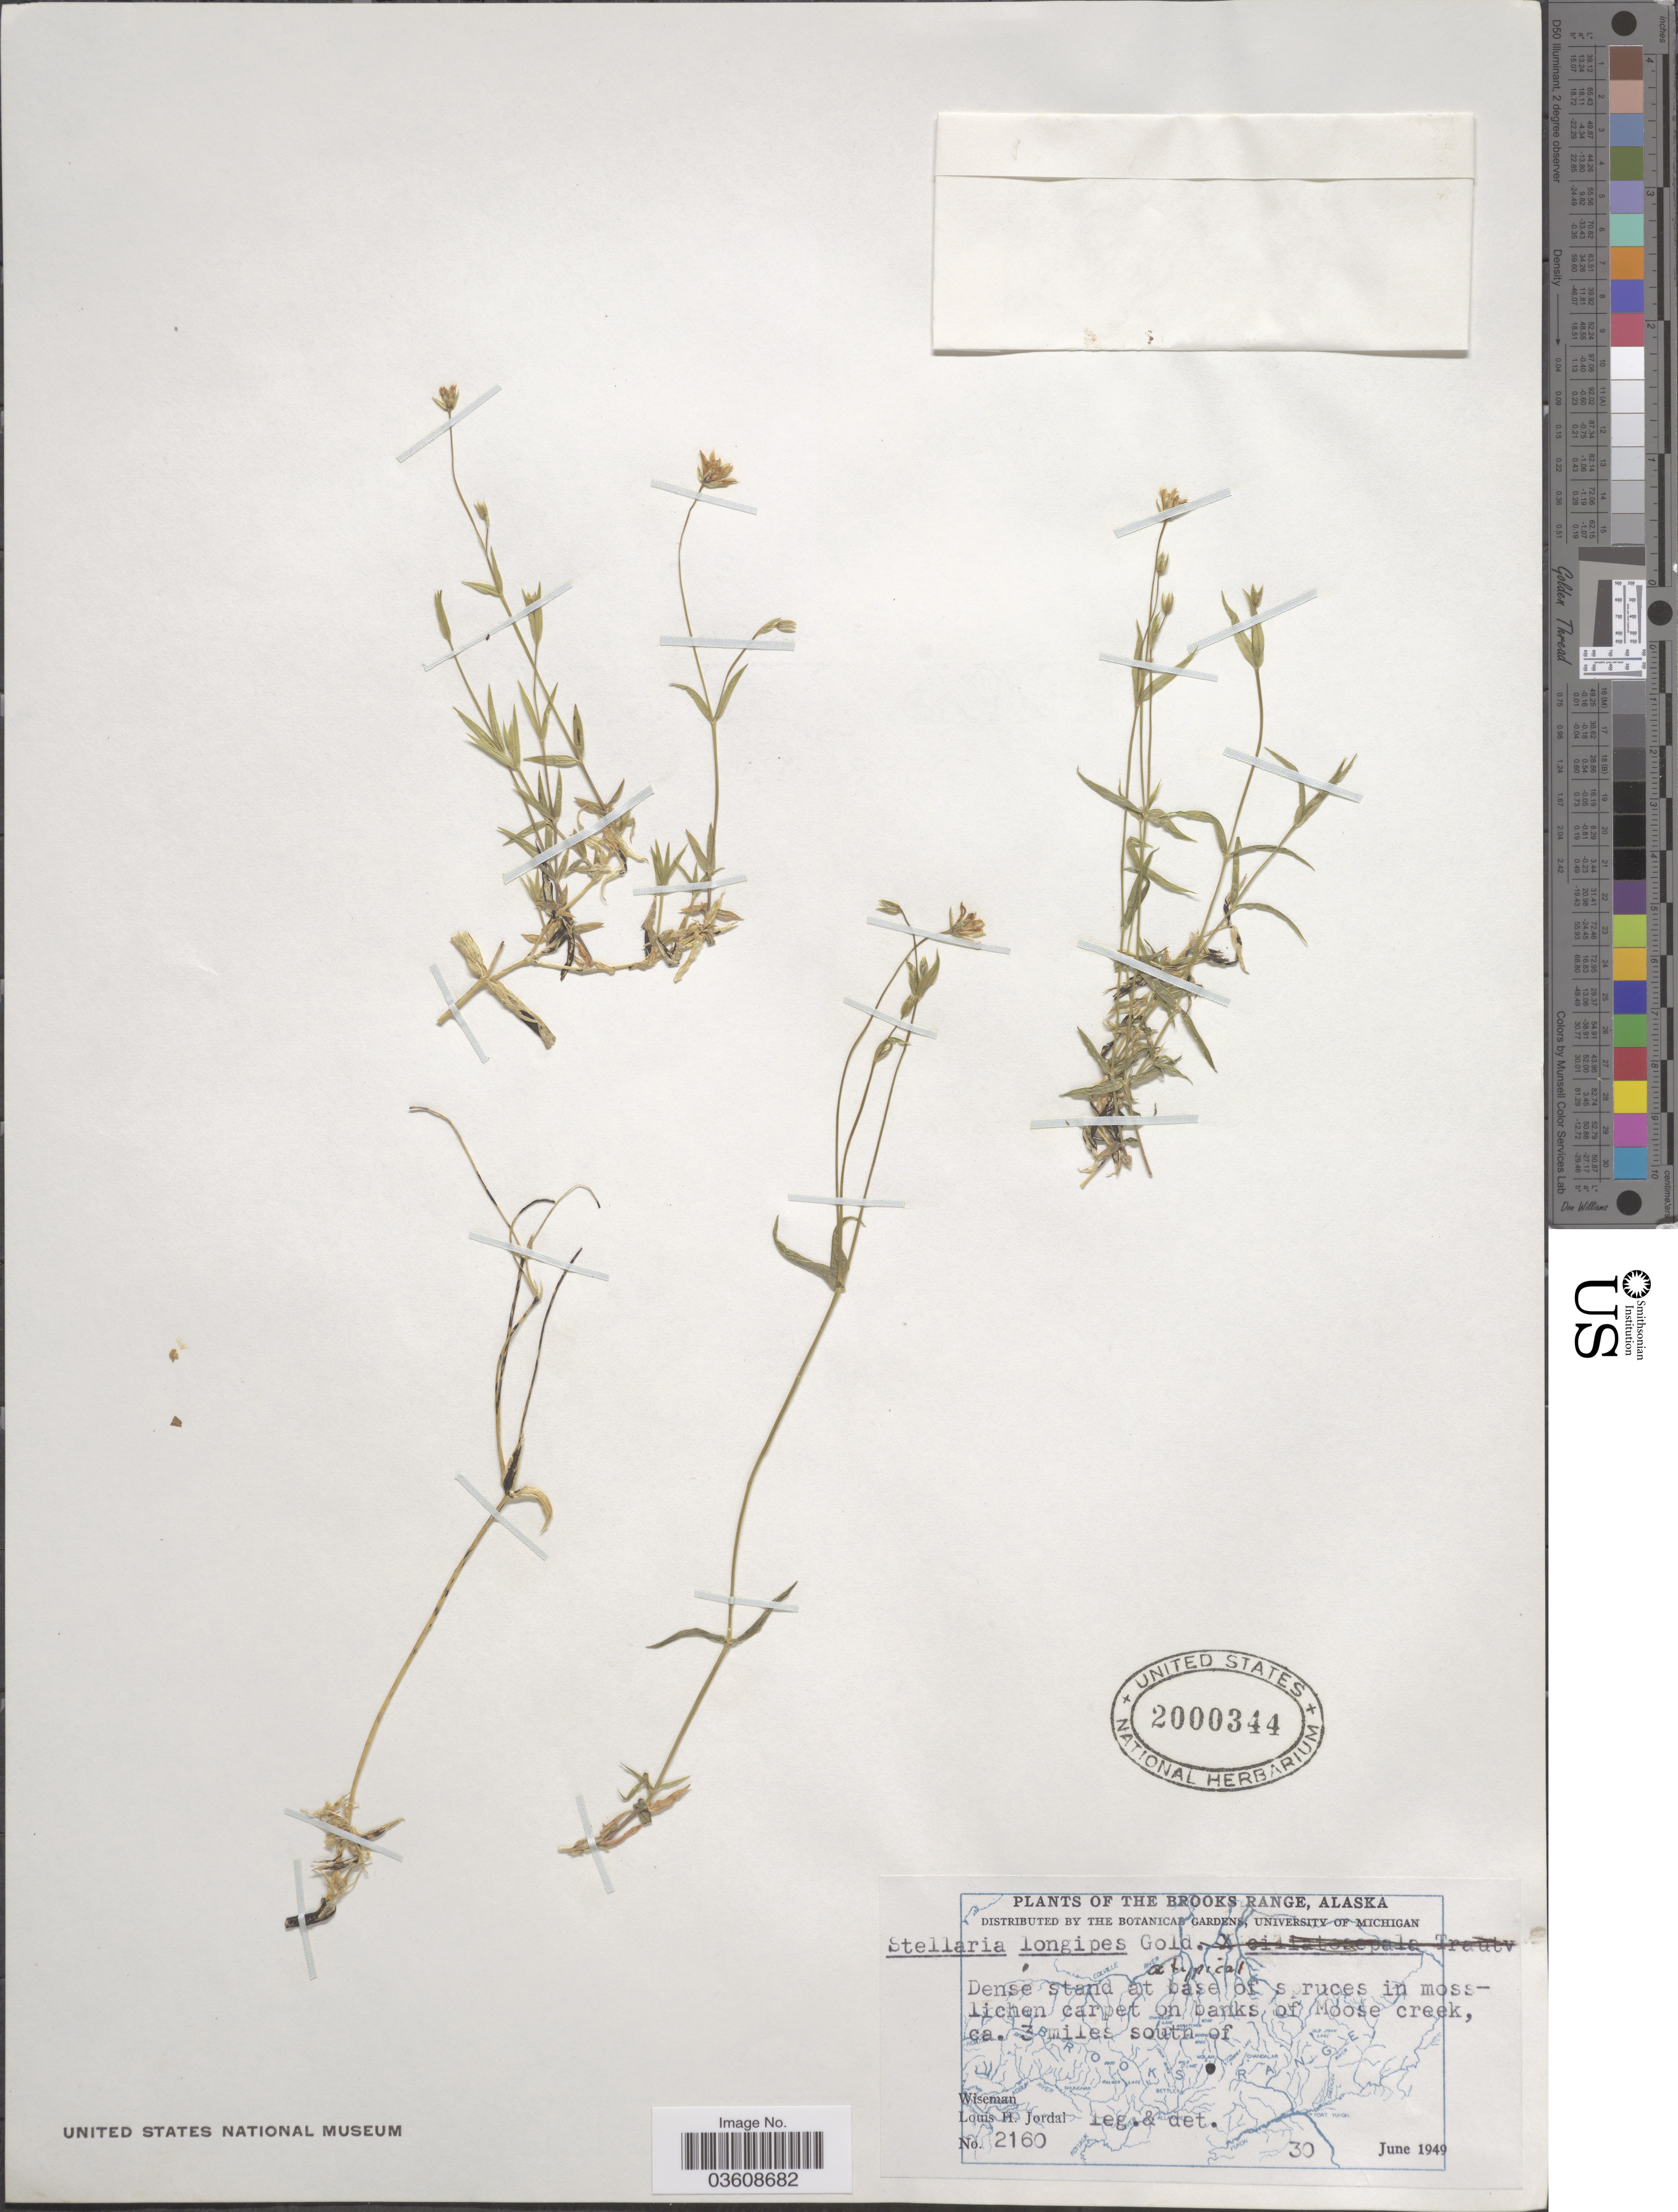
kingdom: Plantae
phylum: Tracheophyta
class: Magnoliopsida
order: Caryophyllales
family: Caryophyllaceae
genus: Stellaria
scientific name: Stellaria longipes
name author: Goldie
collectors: L. Jordal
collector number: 2160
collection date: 1949-06-30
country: United States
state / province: Alaska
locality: The Brooks Range. On banks of Moose creek, ca. 3 miles south of Wiseman.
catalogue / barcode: US 2000344